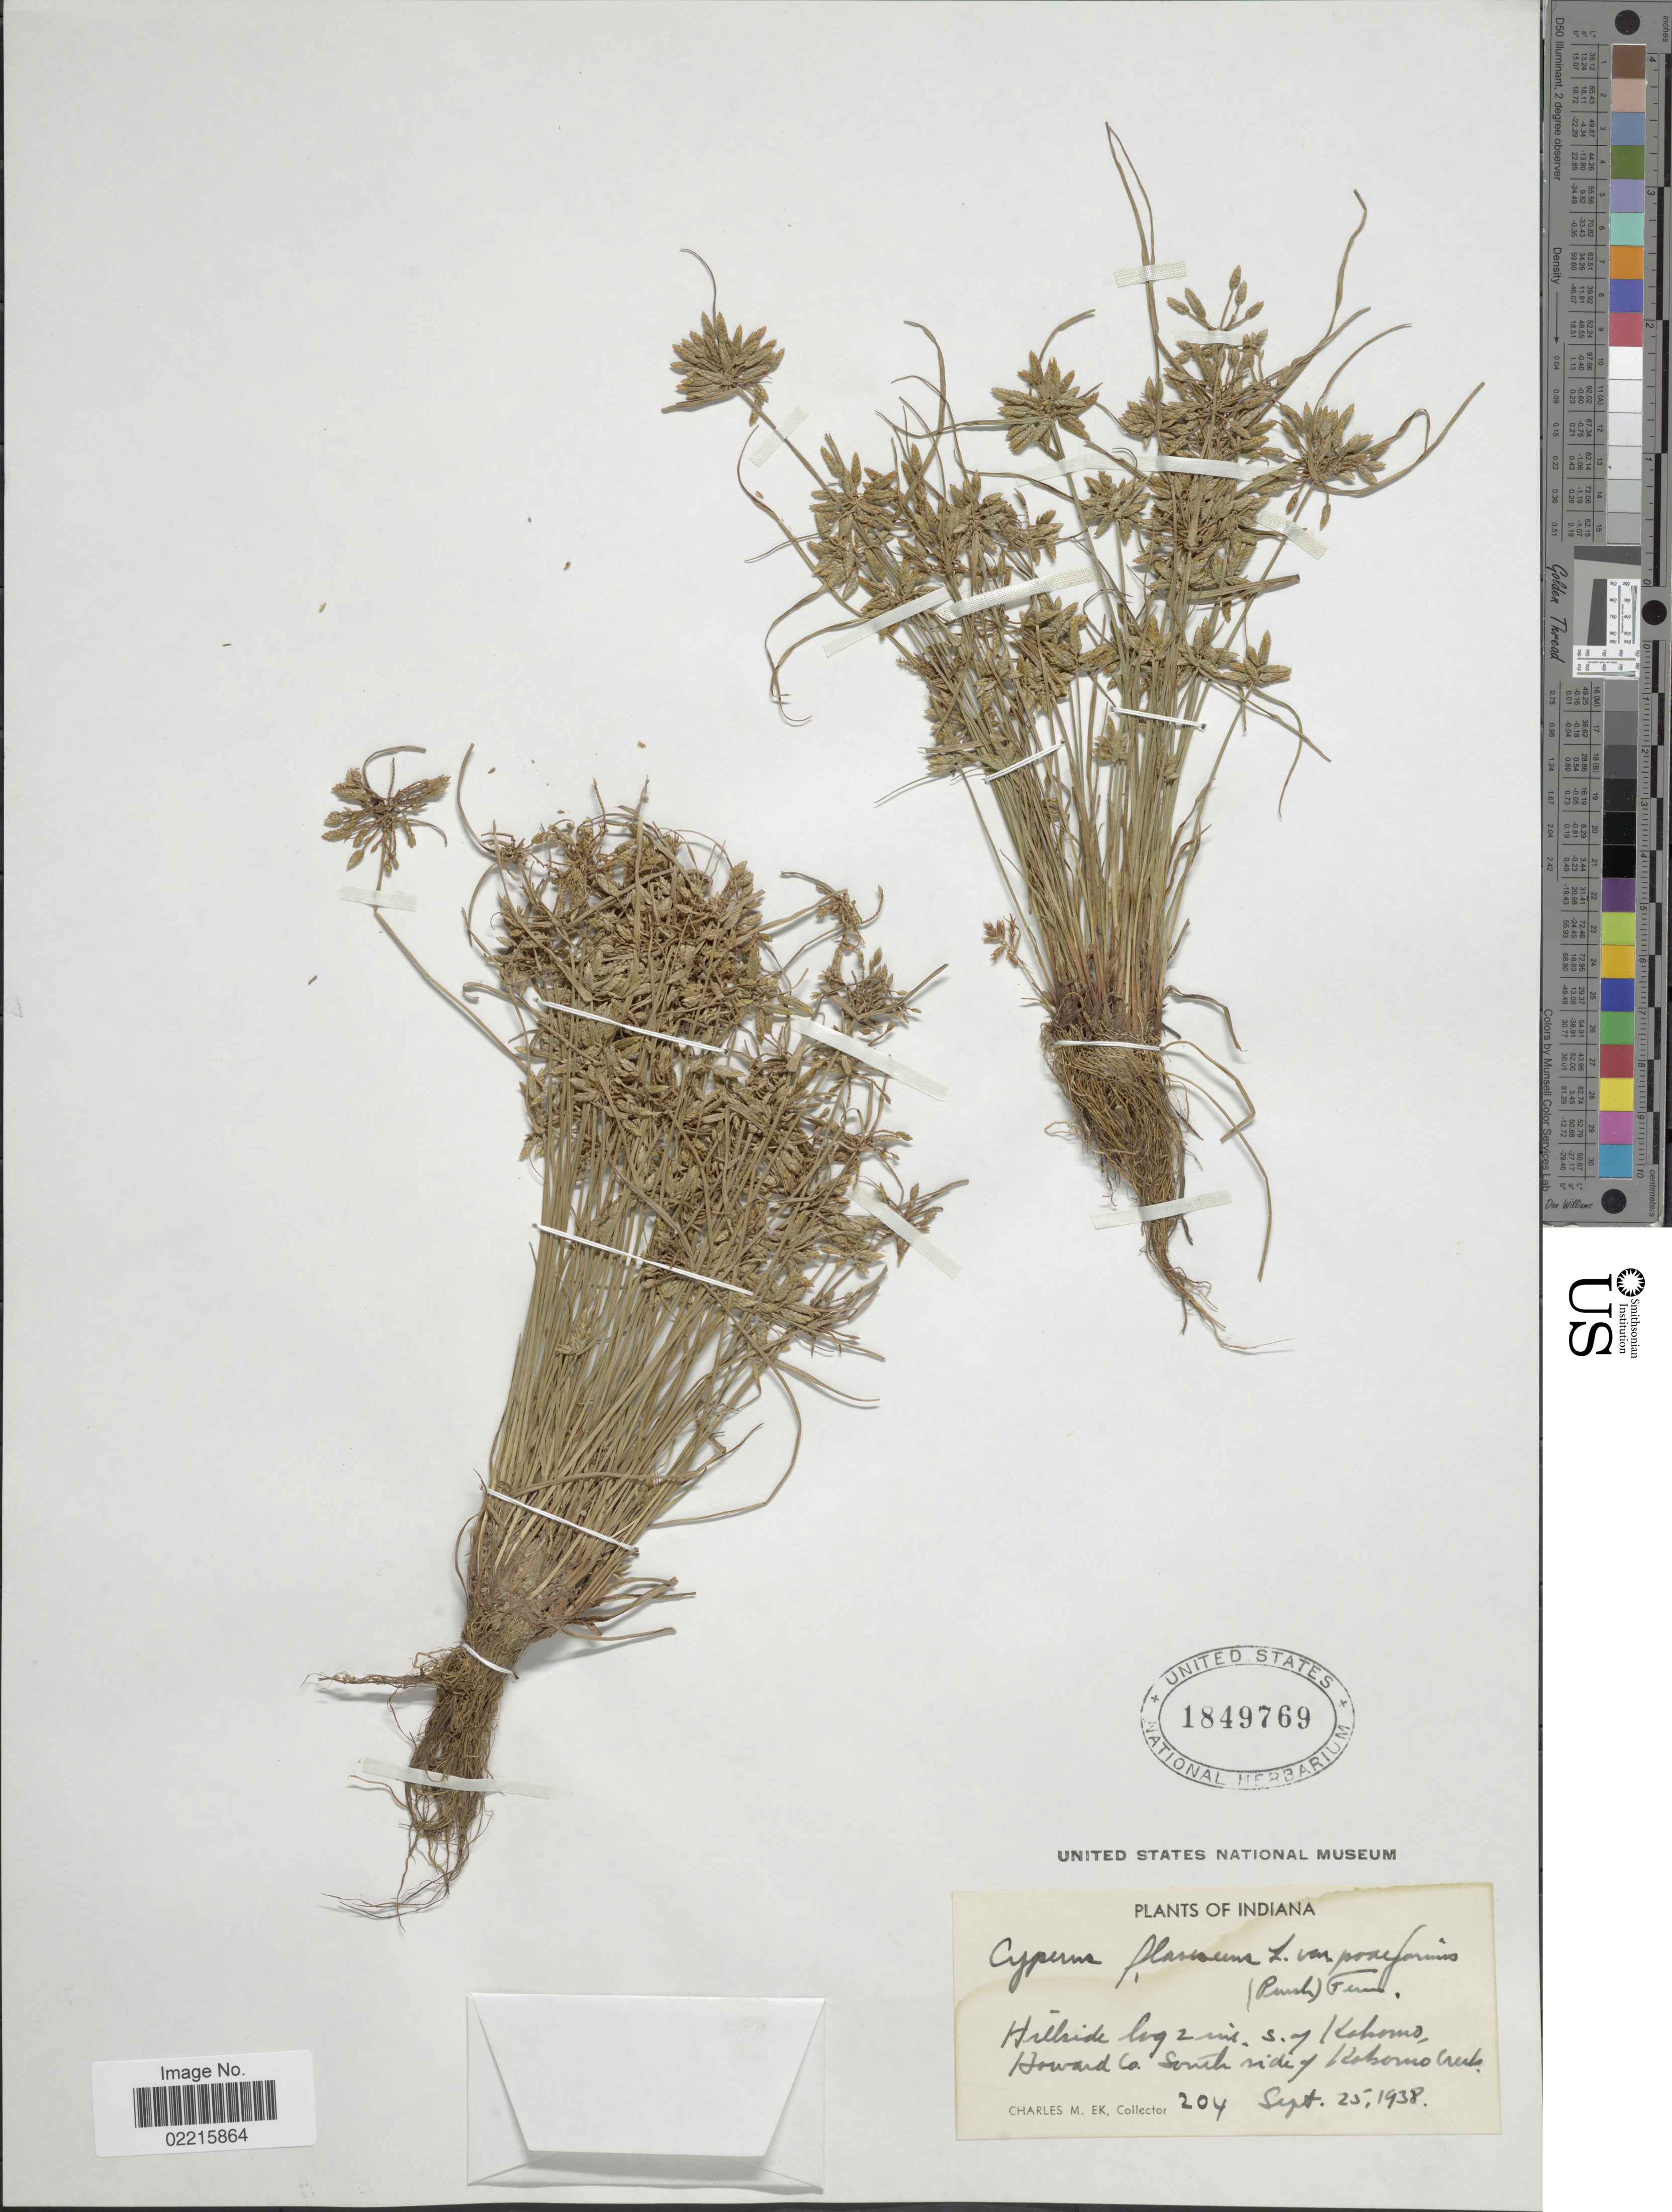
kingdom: Plantae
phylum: Tracheophyta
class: Liliopsida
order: Poales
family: Cyperaceae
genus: Cyperus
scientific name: Cyperus flavescens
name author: L.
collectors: C. Ek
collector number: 204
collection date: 1938-09-25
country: United States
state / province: Indiana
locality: Hillside bog 2 mi. S. of Kokomo, Howard Co. South side of Kokomo Creek.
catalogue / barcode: US 1849769